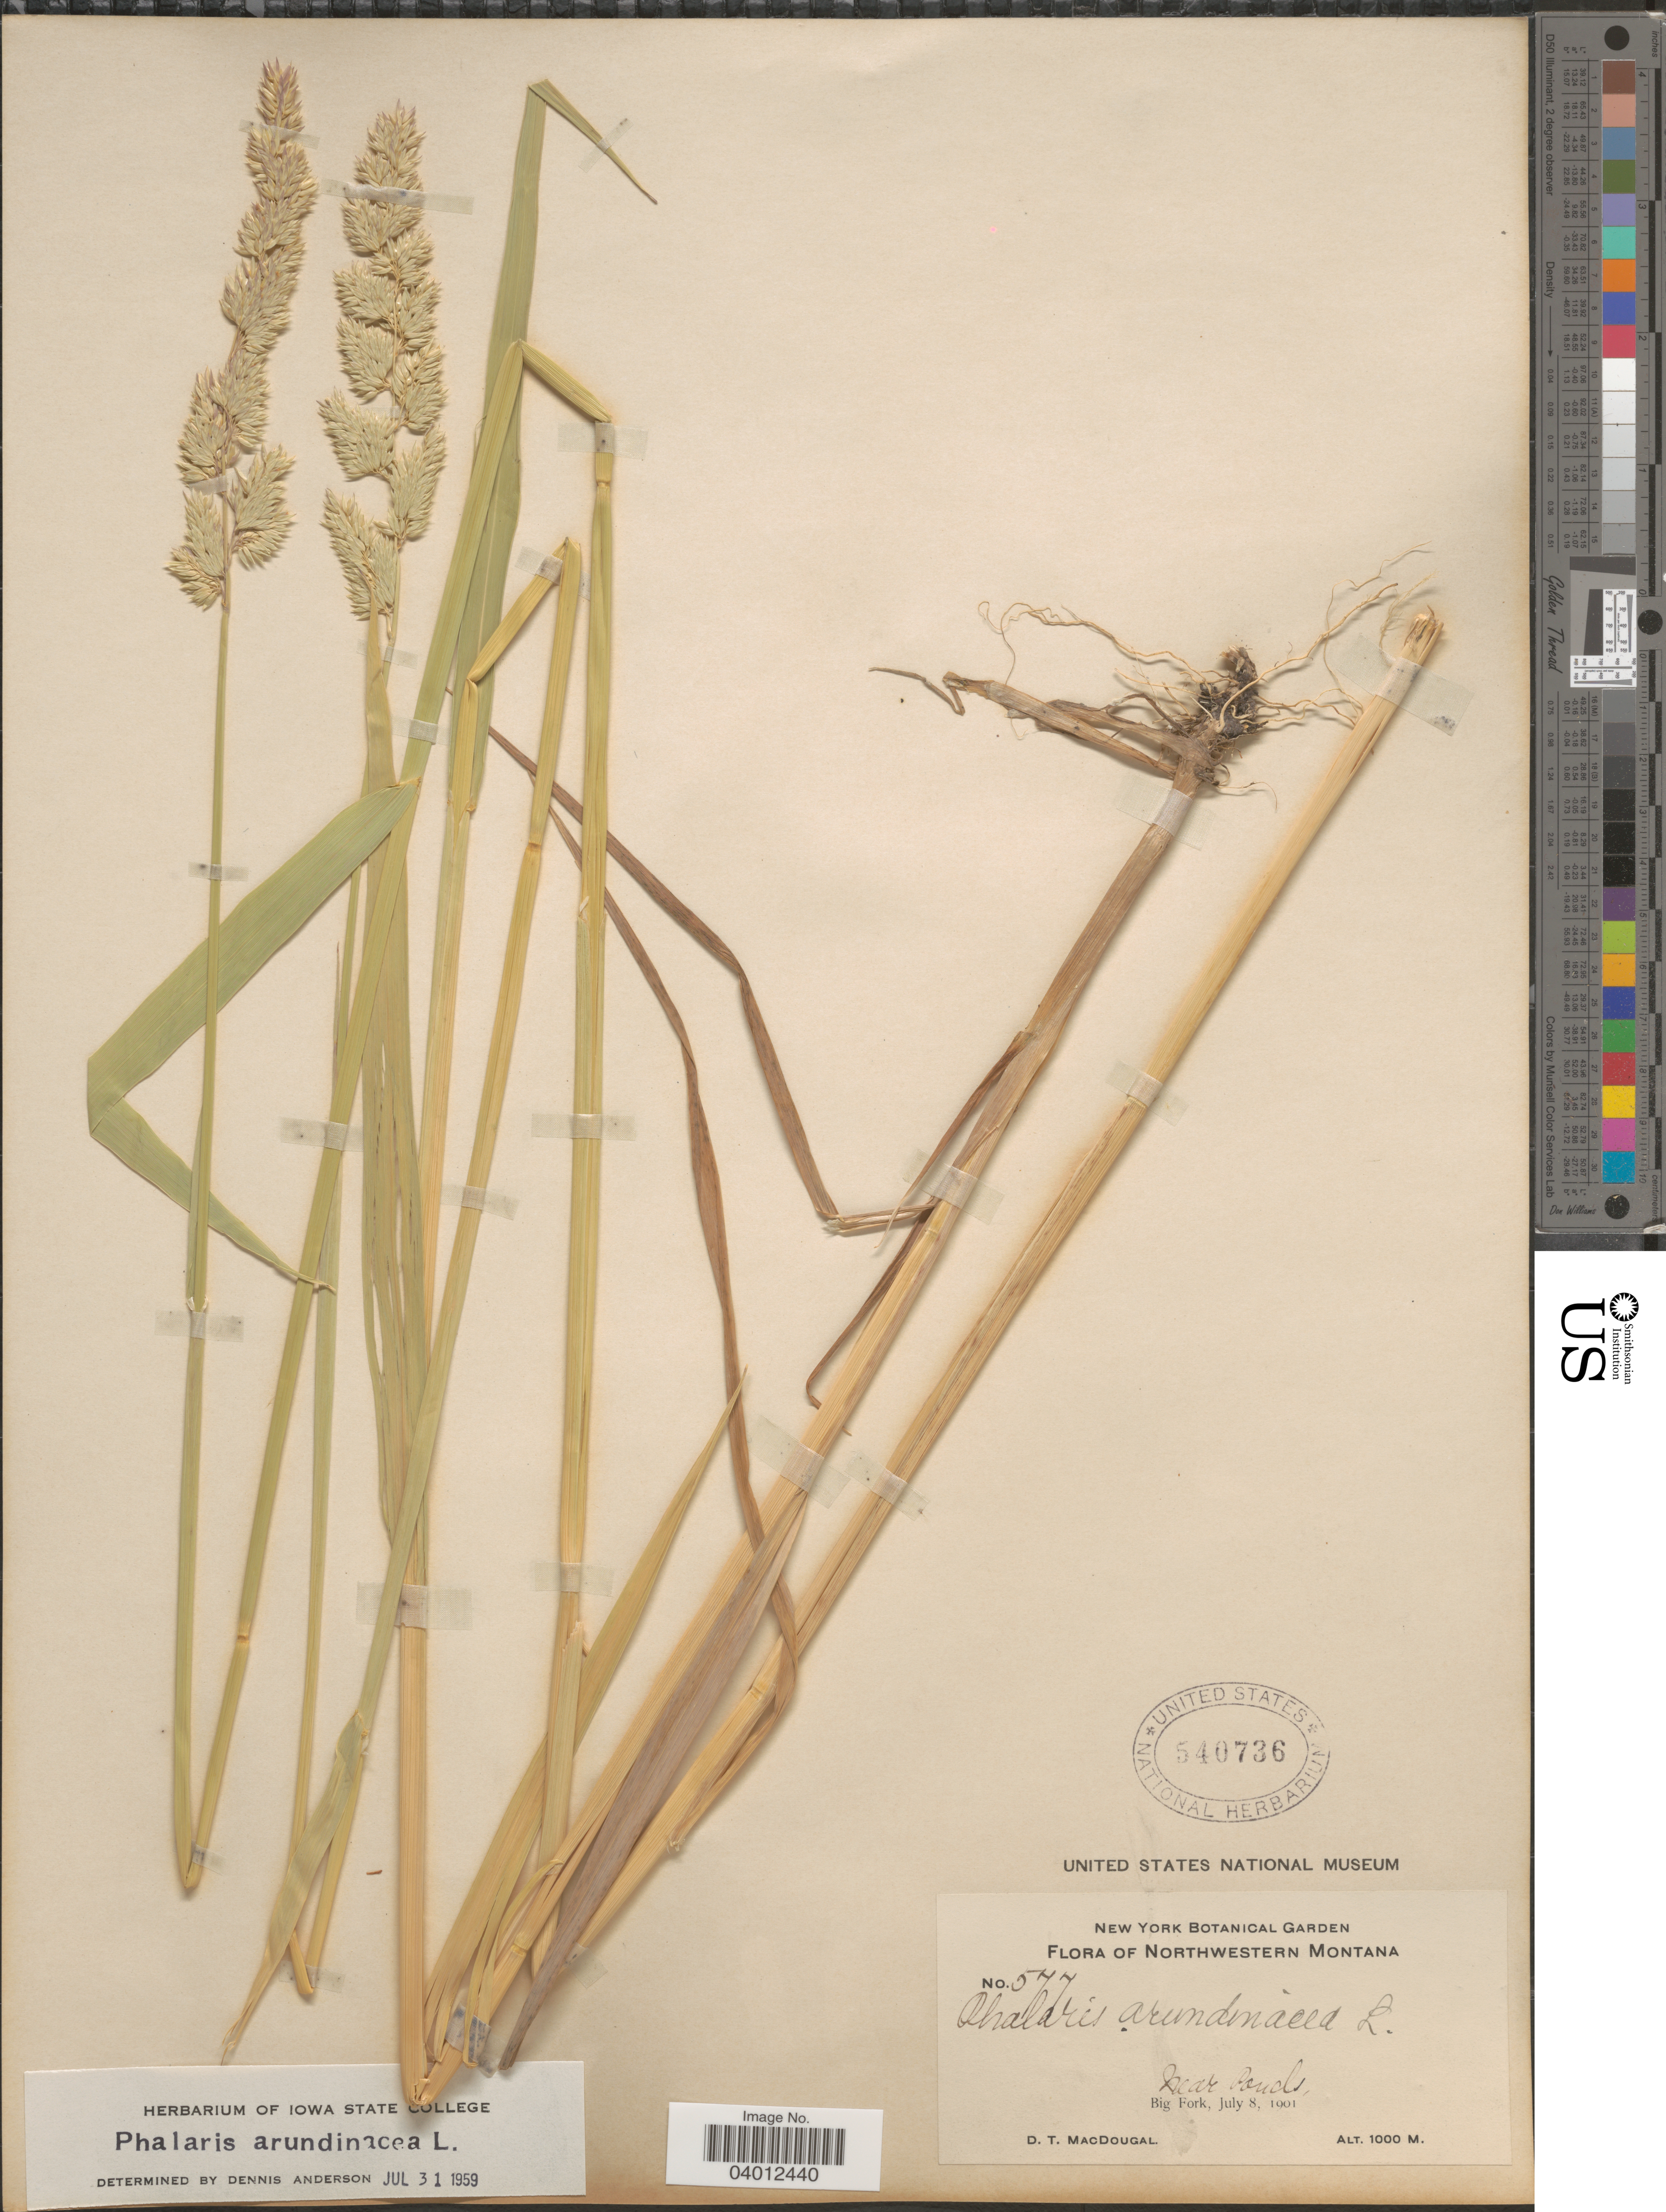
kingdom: Plantae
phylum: Tracheophyta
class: Liliopsida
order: Poales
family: Poaceae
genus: Phalaris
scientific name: Phalaris arundinacea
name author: L.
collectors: D. T. MacDougal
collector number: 577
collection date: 1901-07-08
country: United States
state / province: Montana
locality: Northwestern Montana. Near Ponds, Big Fork.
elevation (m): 1000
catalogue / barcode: US 540736